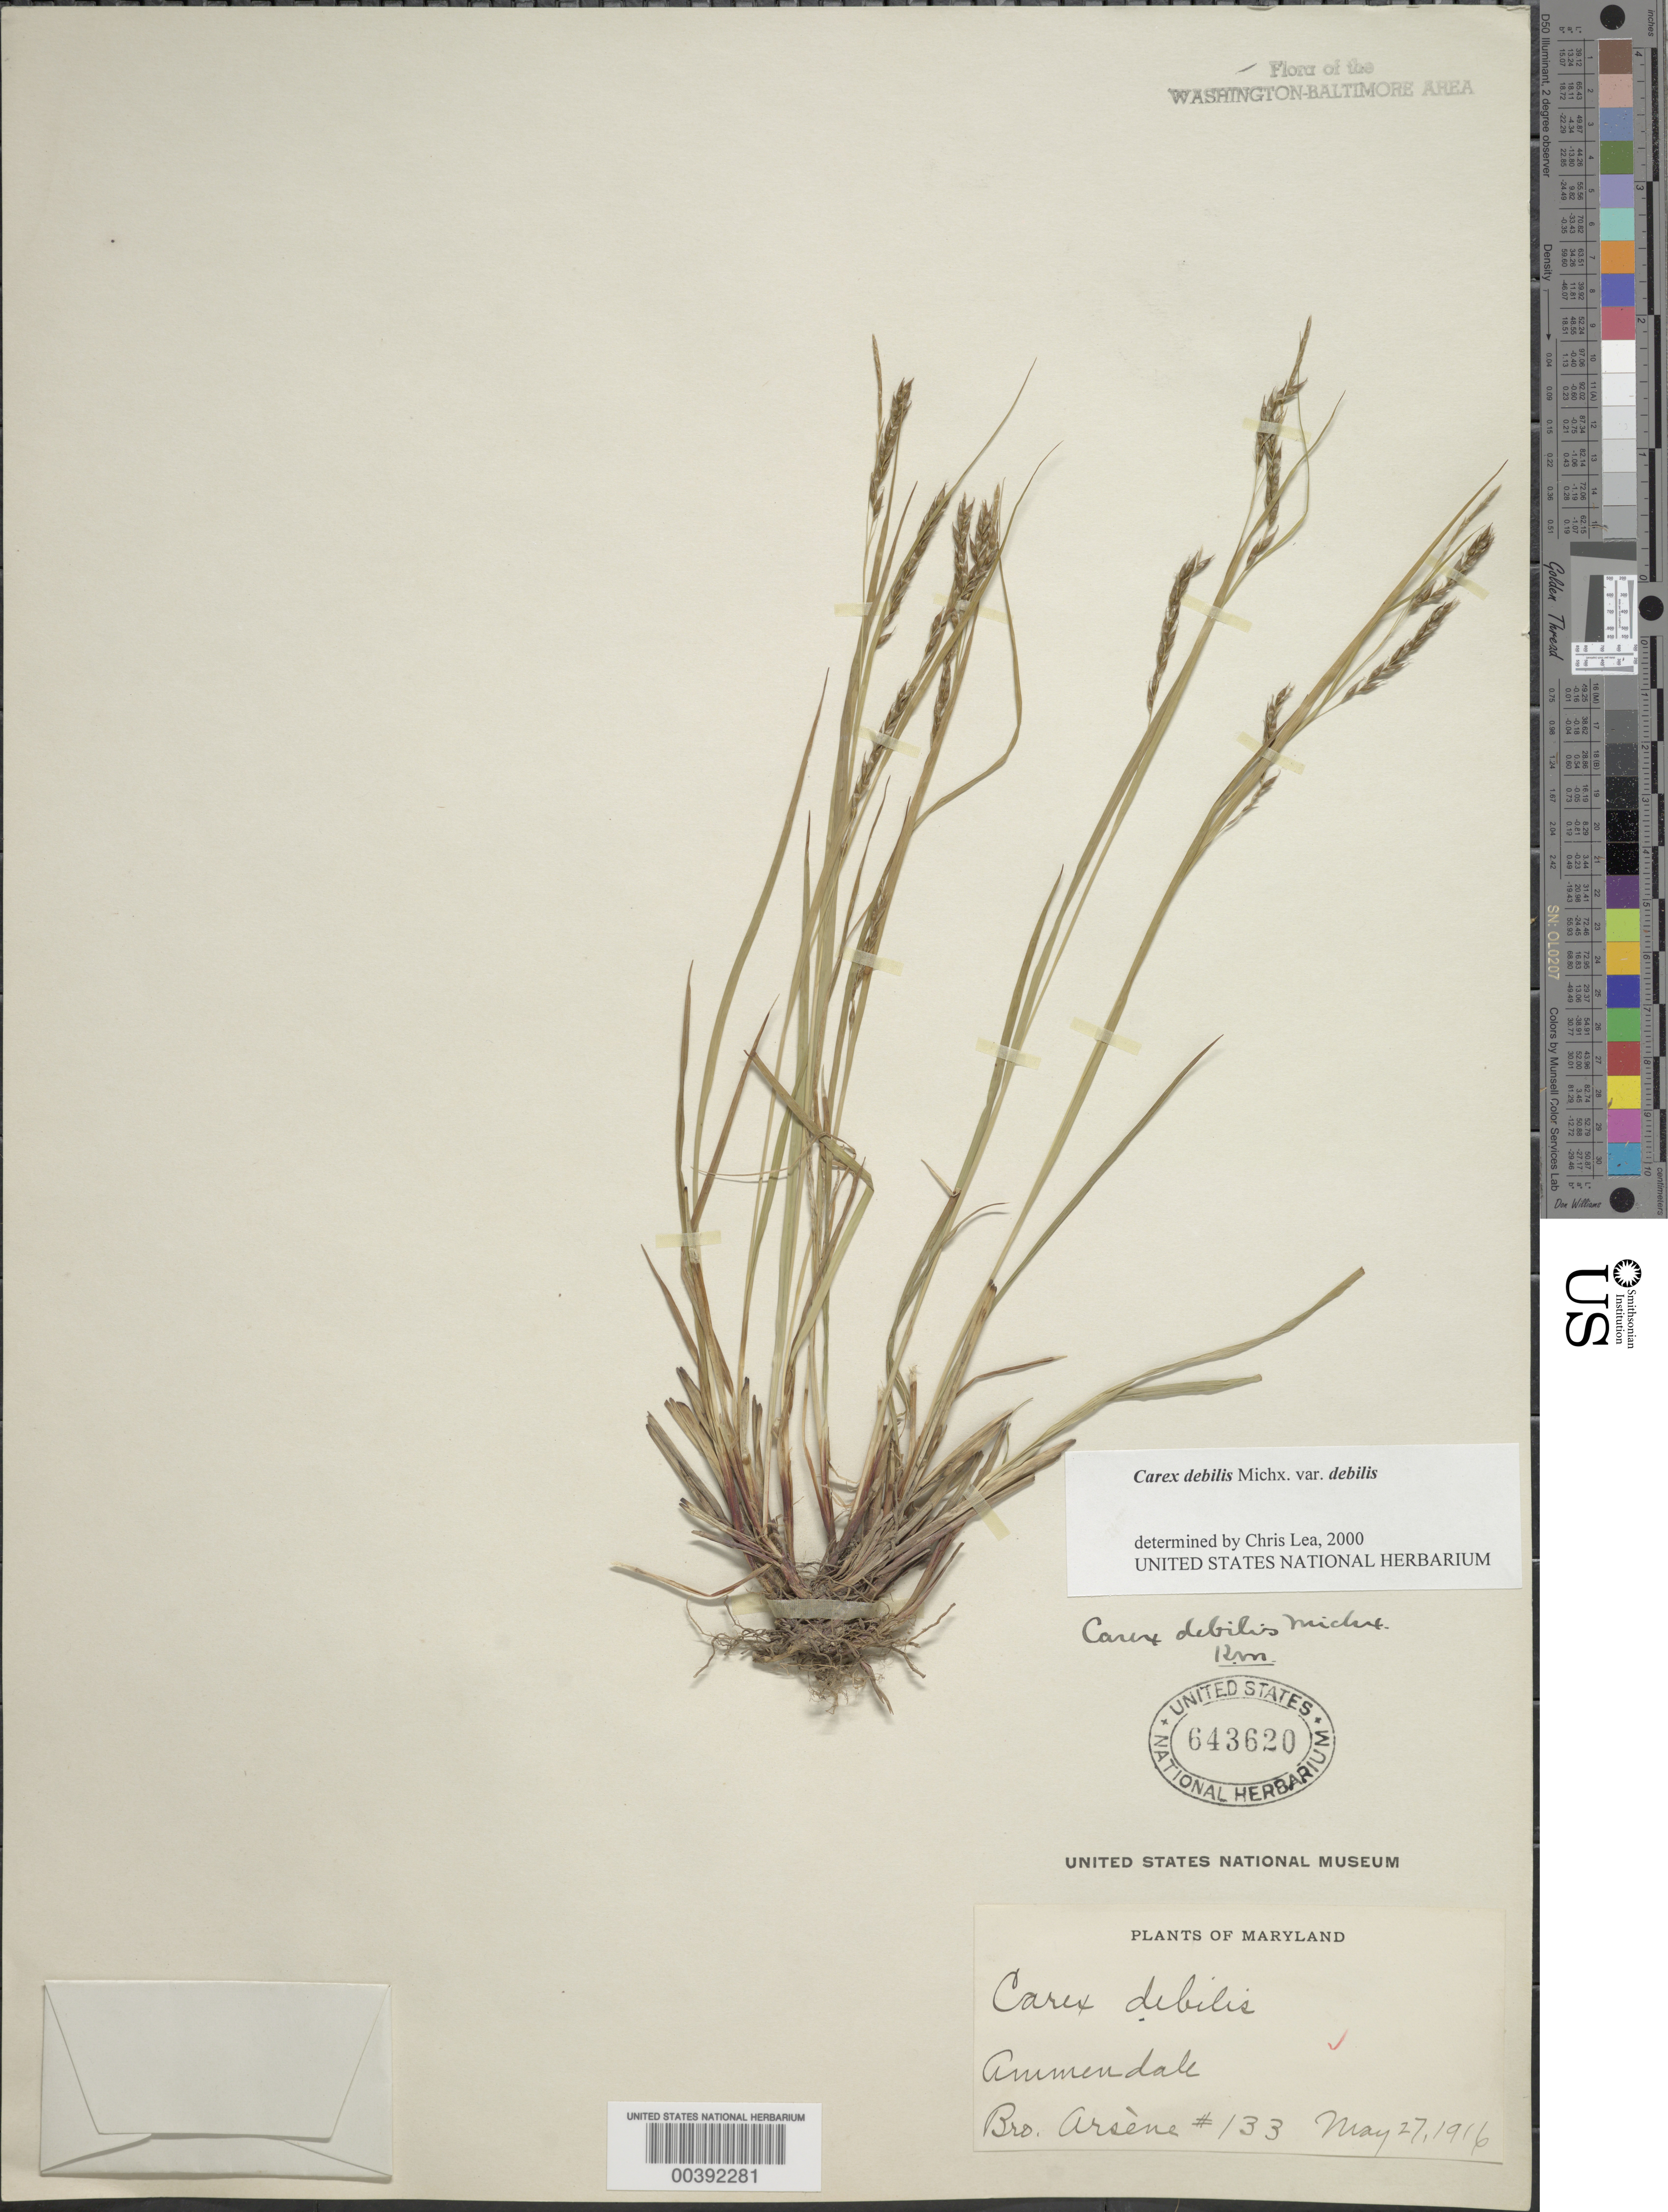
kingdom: Plantae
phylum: Tracheophyta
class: Liliopsida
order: Poales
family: Cyperaceae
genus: Carex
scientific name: Carex debilis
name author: Michx.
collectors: Bro. G. Arsène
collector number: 133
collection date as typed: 27 May 1916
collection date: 1916-05-27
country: United States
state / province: Maryland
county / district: Prince George's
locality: Ammendale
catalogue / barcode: US 643620